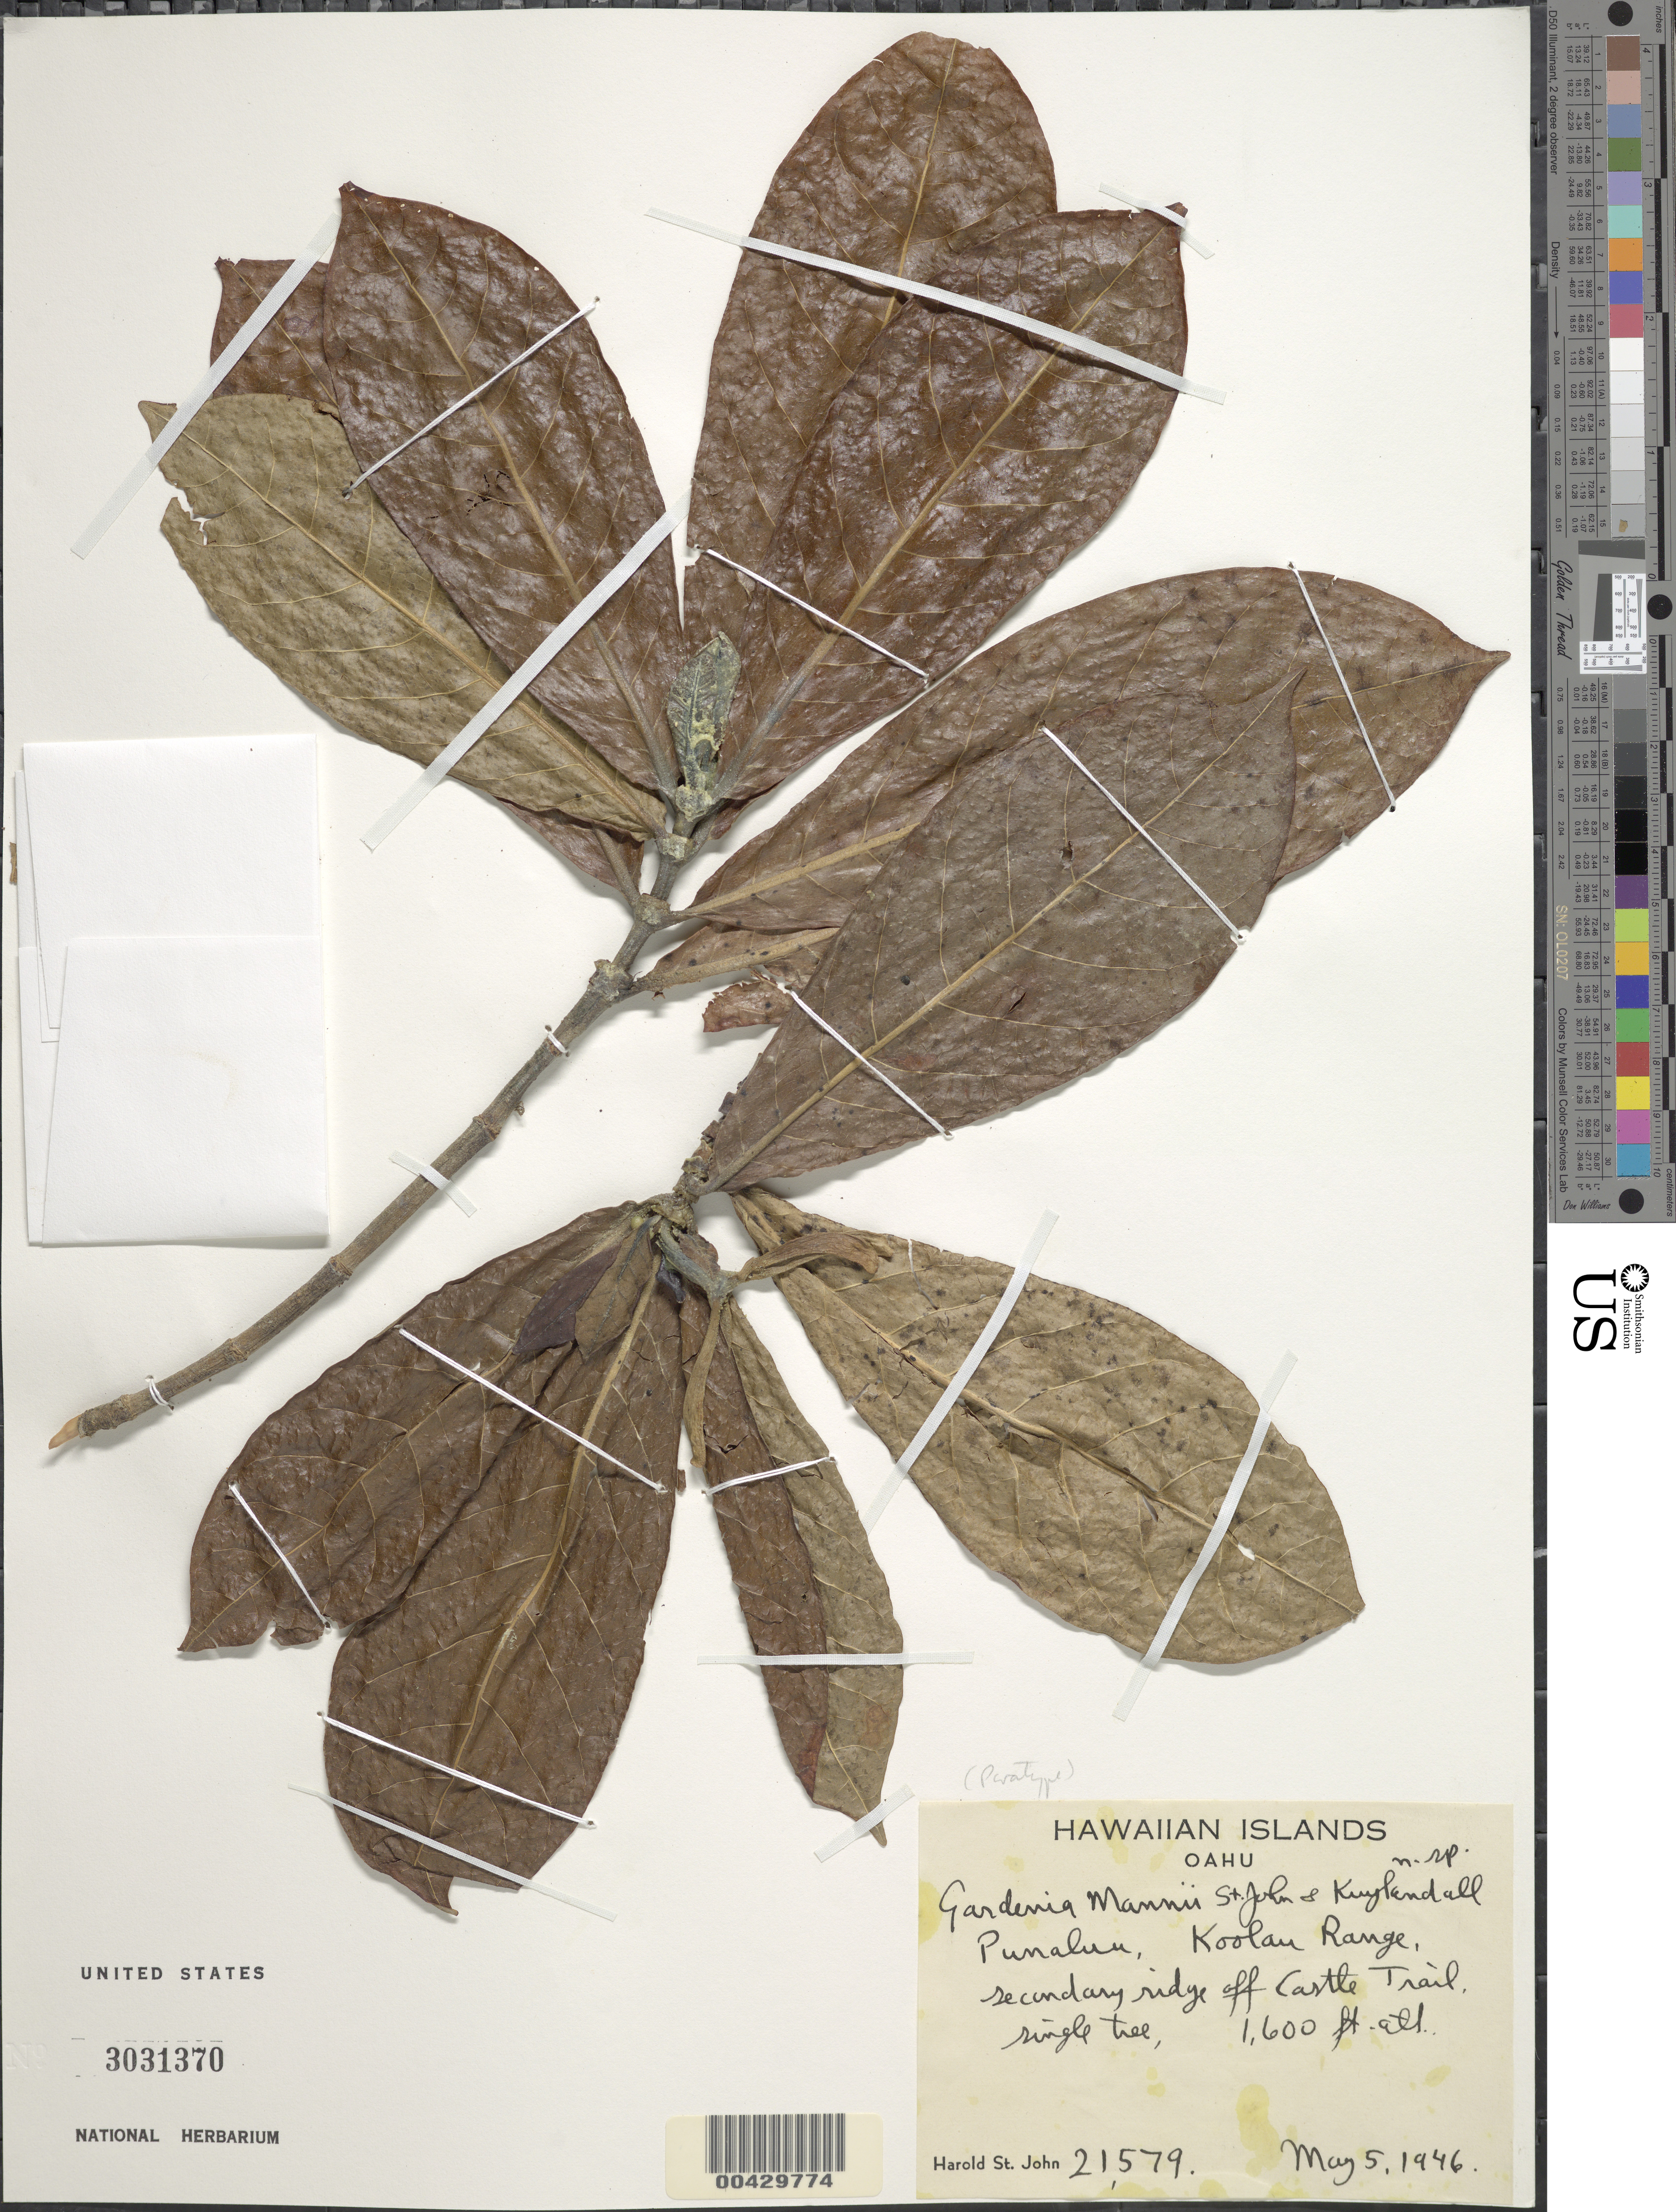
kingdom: Plantae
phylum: Tracheophyta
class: Magnoliopsida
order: Gentianales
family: Rubiaceae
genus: Gardenia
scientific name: Gardenia mannii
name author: H. St. John & Kuykendall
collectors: H. St. John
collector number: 21579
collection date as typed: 5 May 1946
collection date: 1946-05-05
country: United States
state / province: Hawaii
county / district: Honolulu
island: Oahu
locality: Punaluu, Koolau Range, secondary ridge off Castle Trail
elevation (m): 488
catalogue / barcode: US 3031370